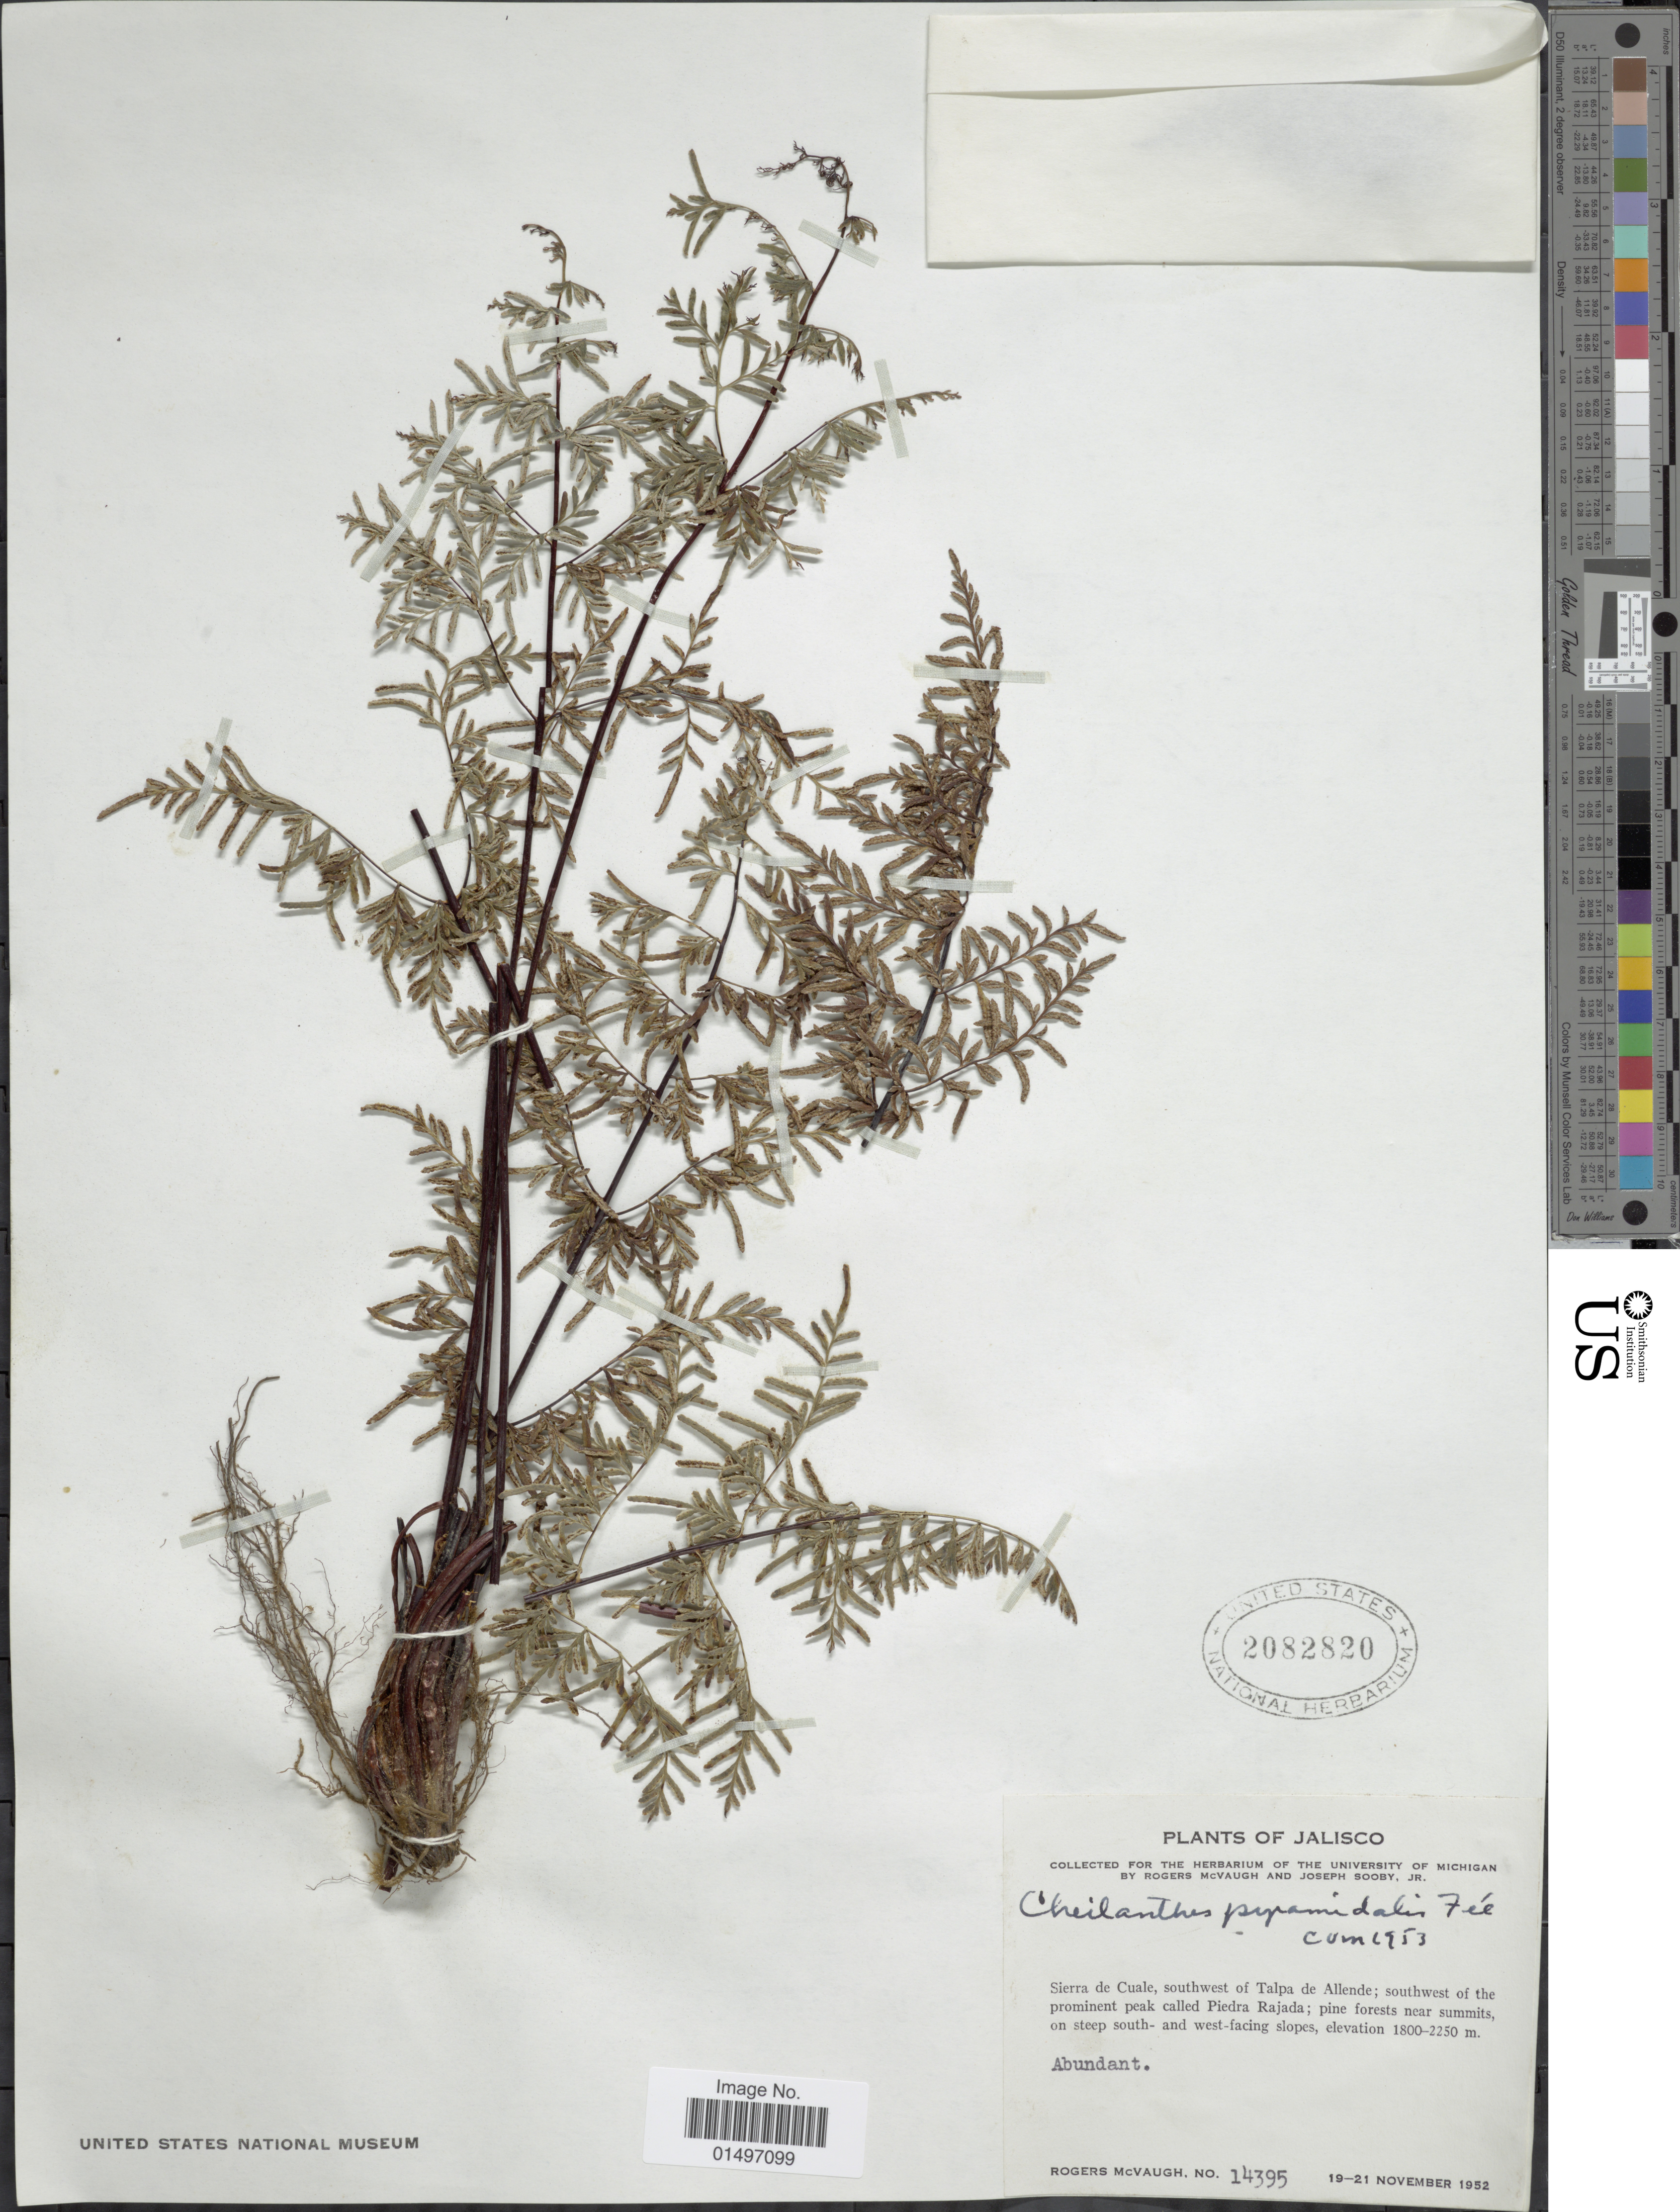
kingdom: Plantae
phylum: Tracheophyta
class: Polypodiopsida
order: Polypodiales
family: Pteridaceae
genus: Gaga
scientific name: Gaga hirsuta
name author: (Link) Fay W. Li & Windham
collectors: R. McVaugh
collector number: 14395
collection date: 1952-11-19/1952-11-21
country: Mexico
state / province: Jalisco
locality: Jalisco, Sierra de Cual, southwest of Talpa de Allende; southwest of the prominent peak called Piedra Rajada.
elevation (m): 1800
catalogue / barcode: US 2082820